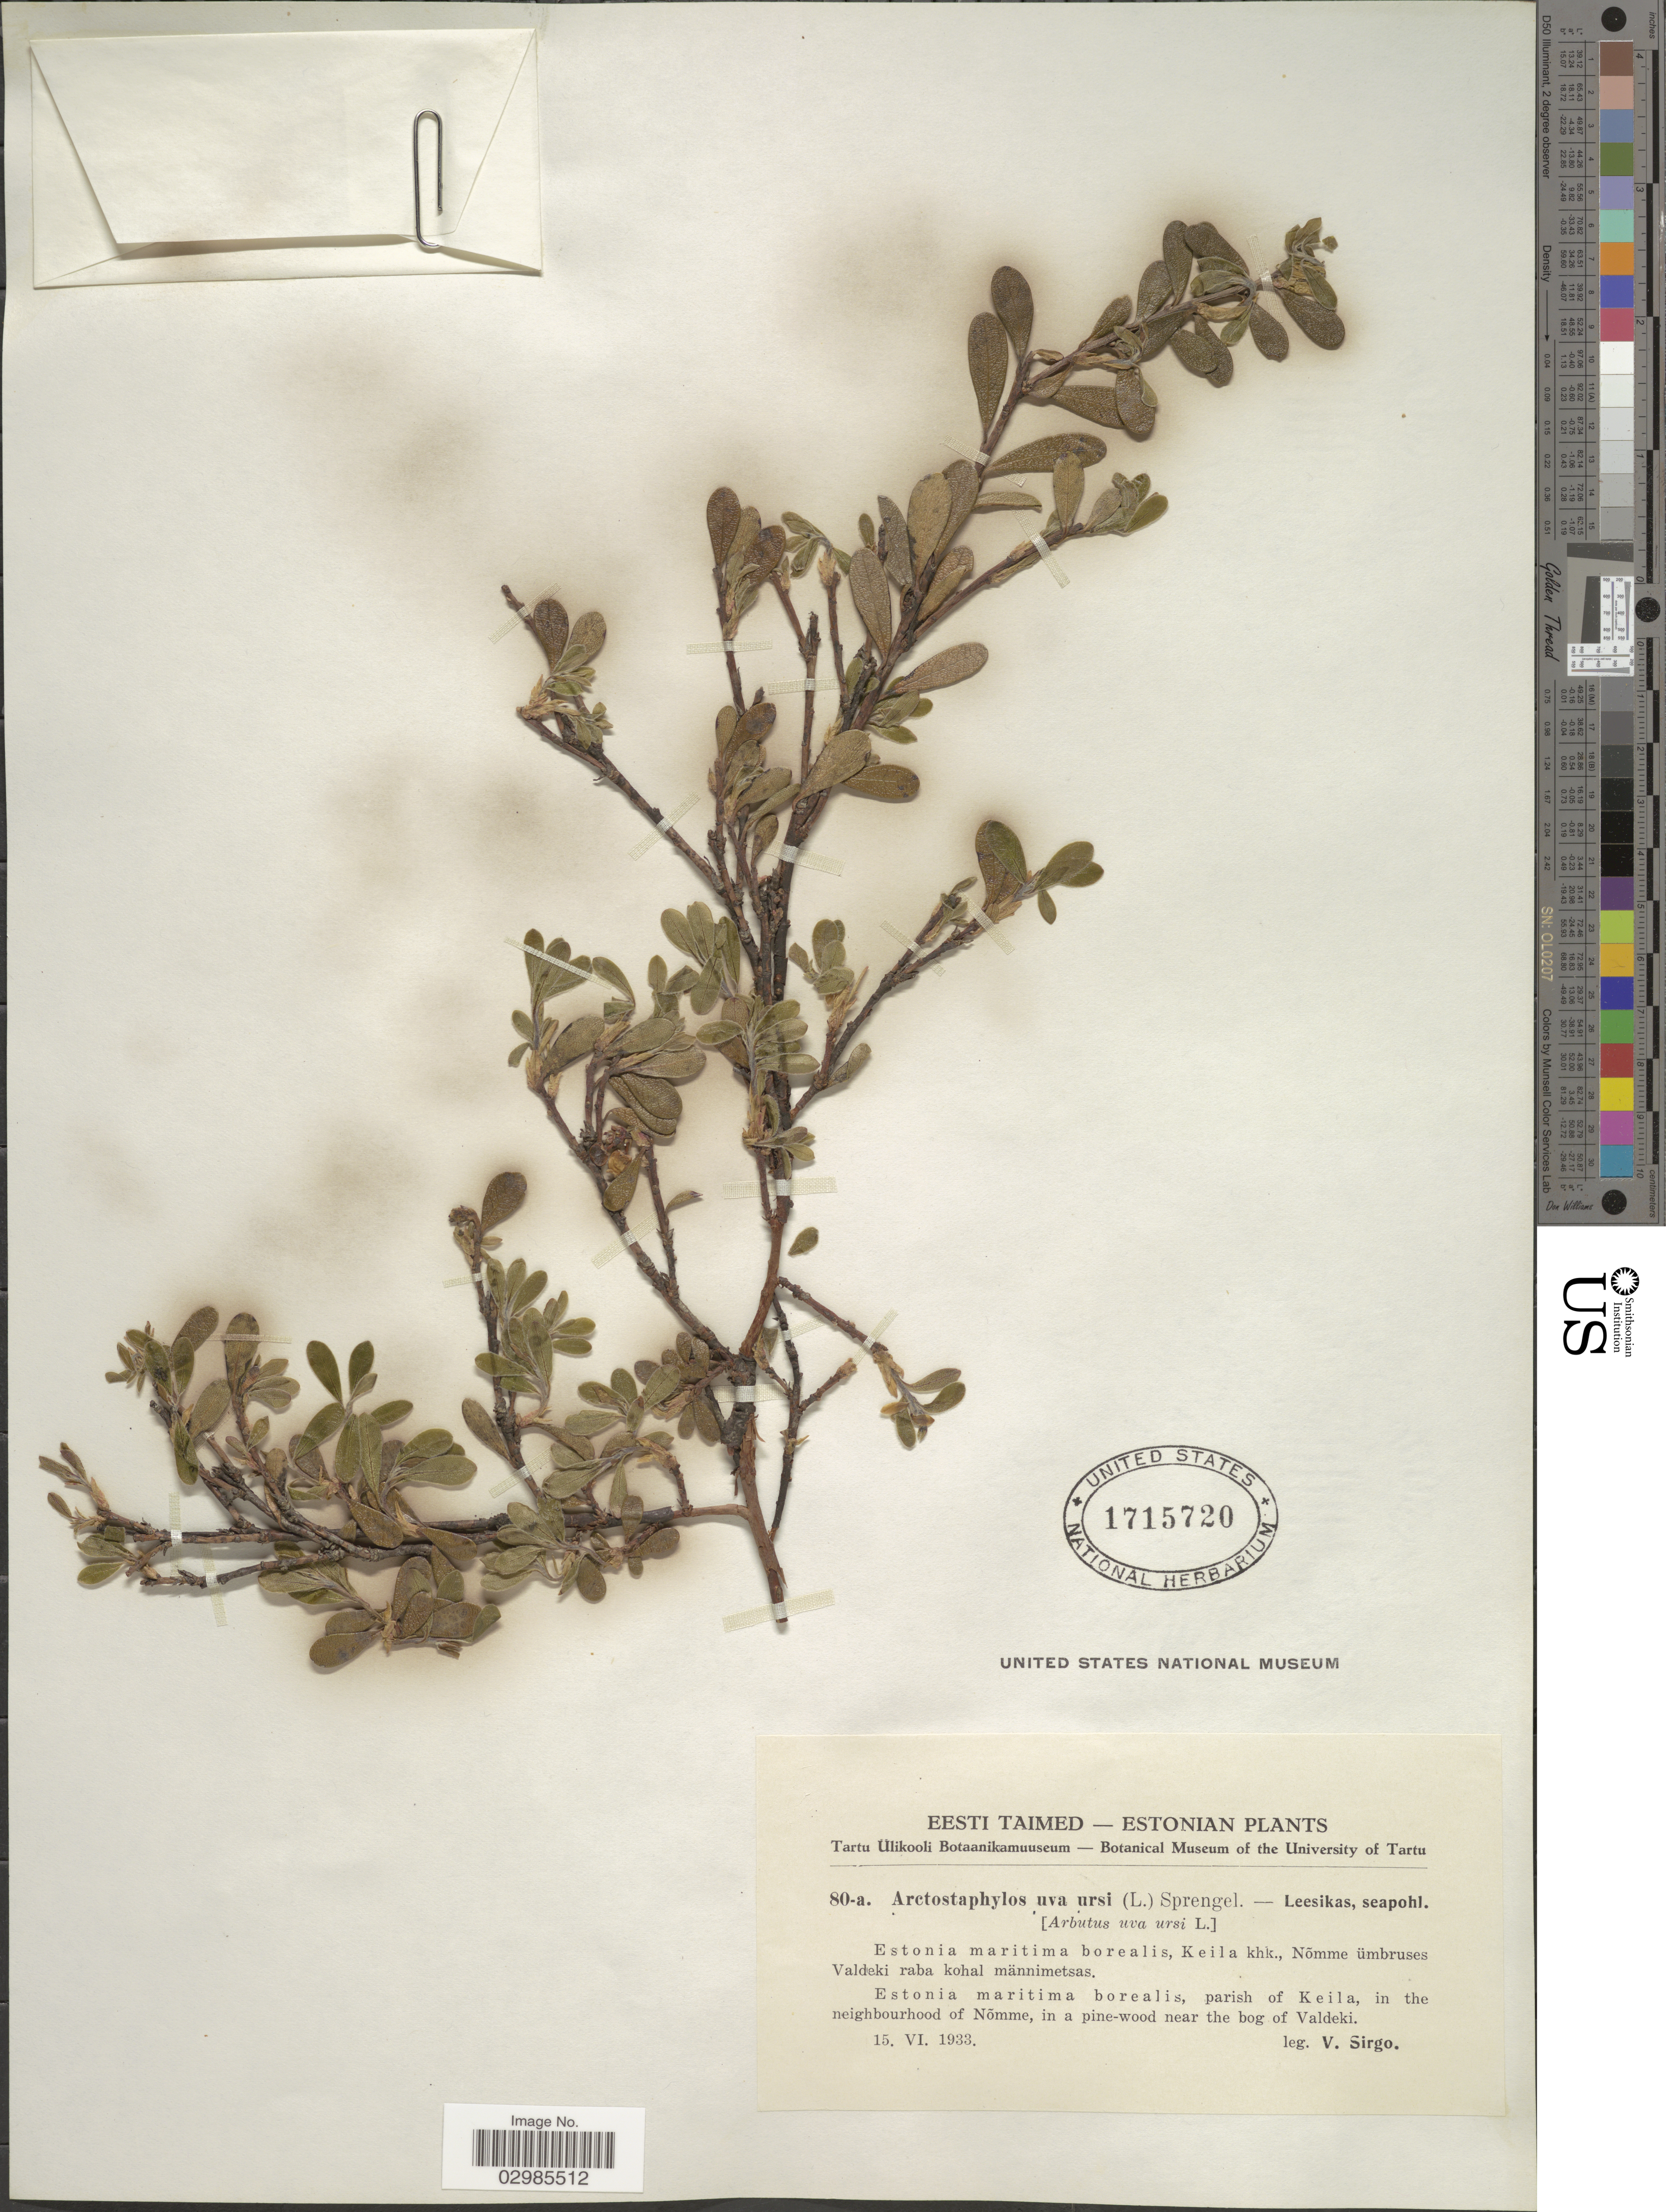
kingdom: Plantae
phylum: Tracheophyta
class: Magnoliopsida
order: Ericales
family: Ericaceae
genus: Arctostaphylos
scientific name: Arctostaphylos uva-ursi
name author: (L.) Spreng.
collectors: V. Sirgo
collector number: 80-a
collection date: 1933-06-15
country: Estonia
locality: Estonia maritima borealis, parish of Keila, in the neighbourhood of Nõmme, in a pine-wood near the bog of Valdeki.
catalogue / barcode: US 1715720